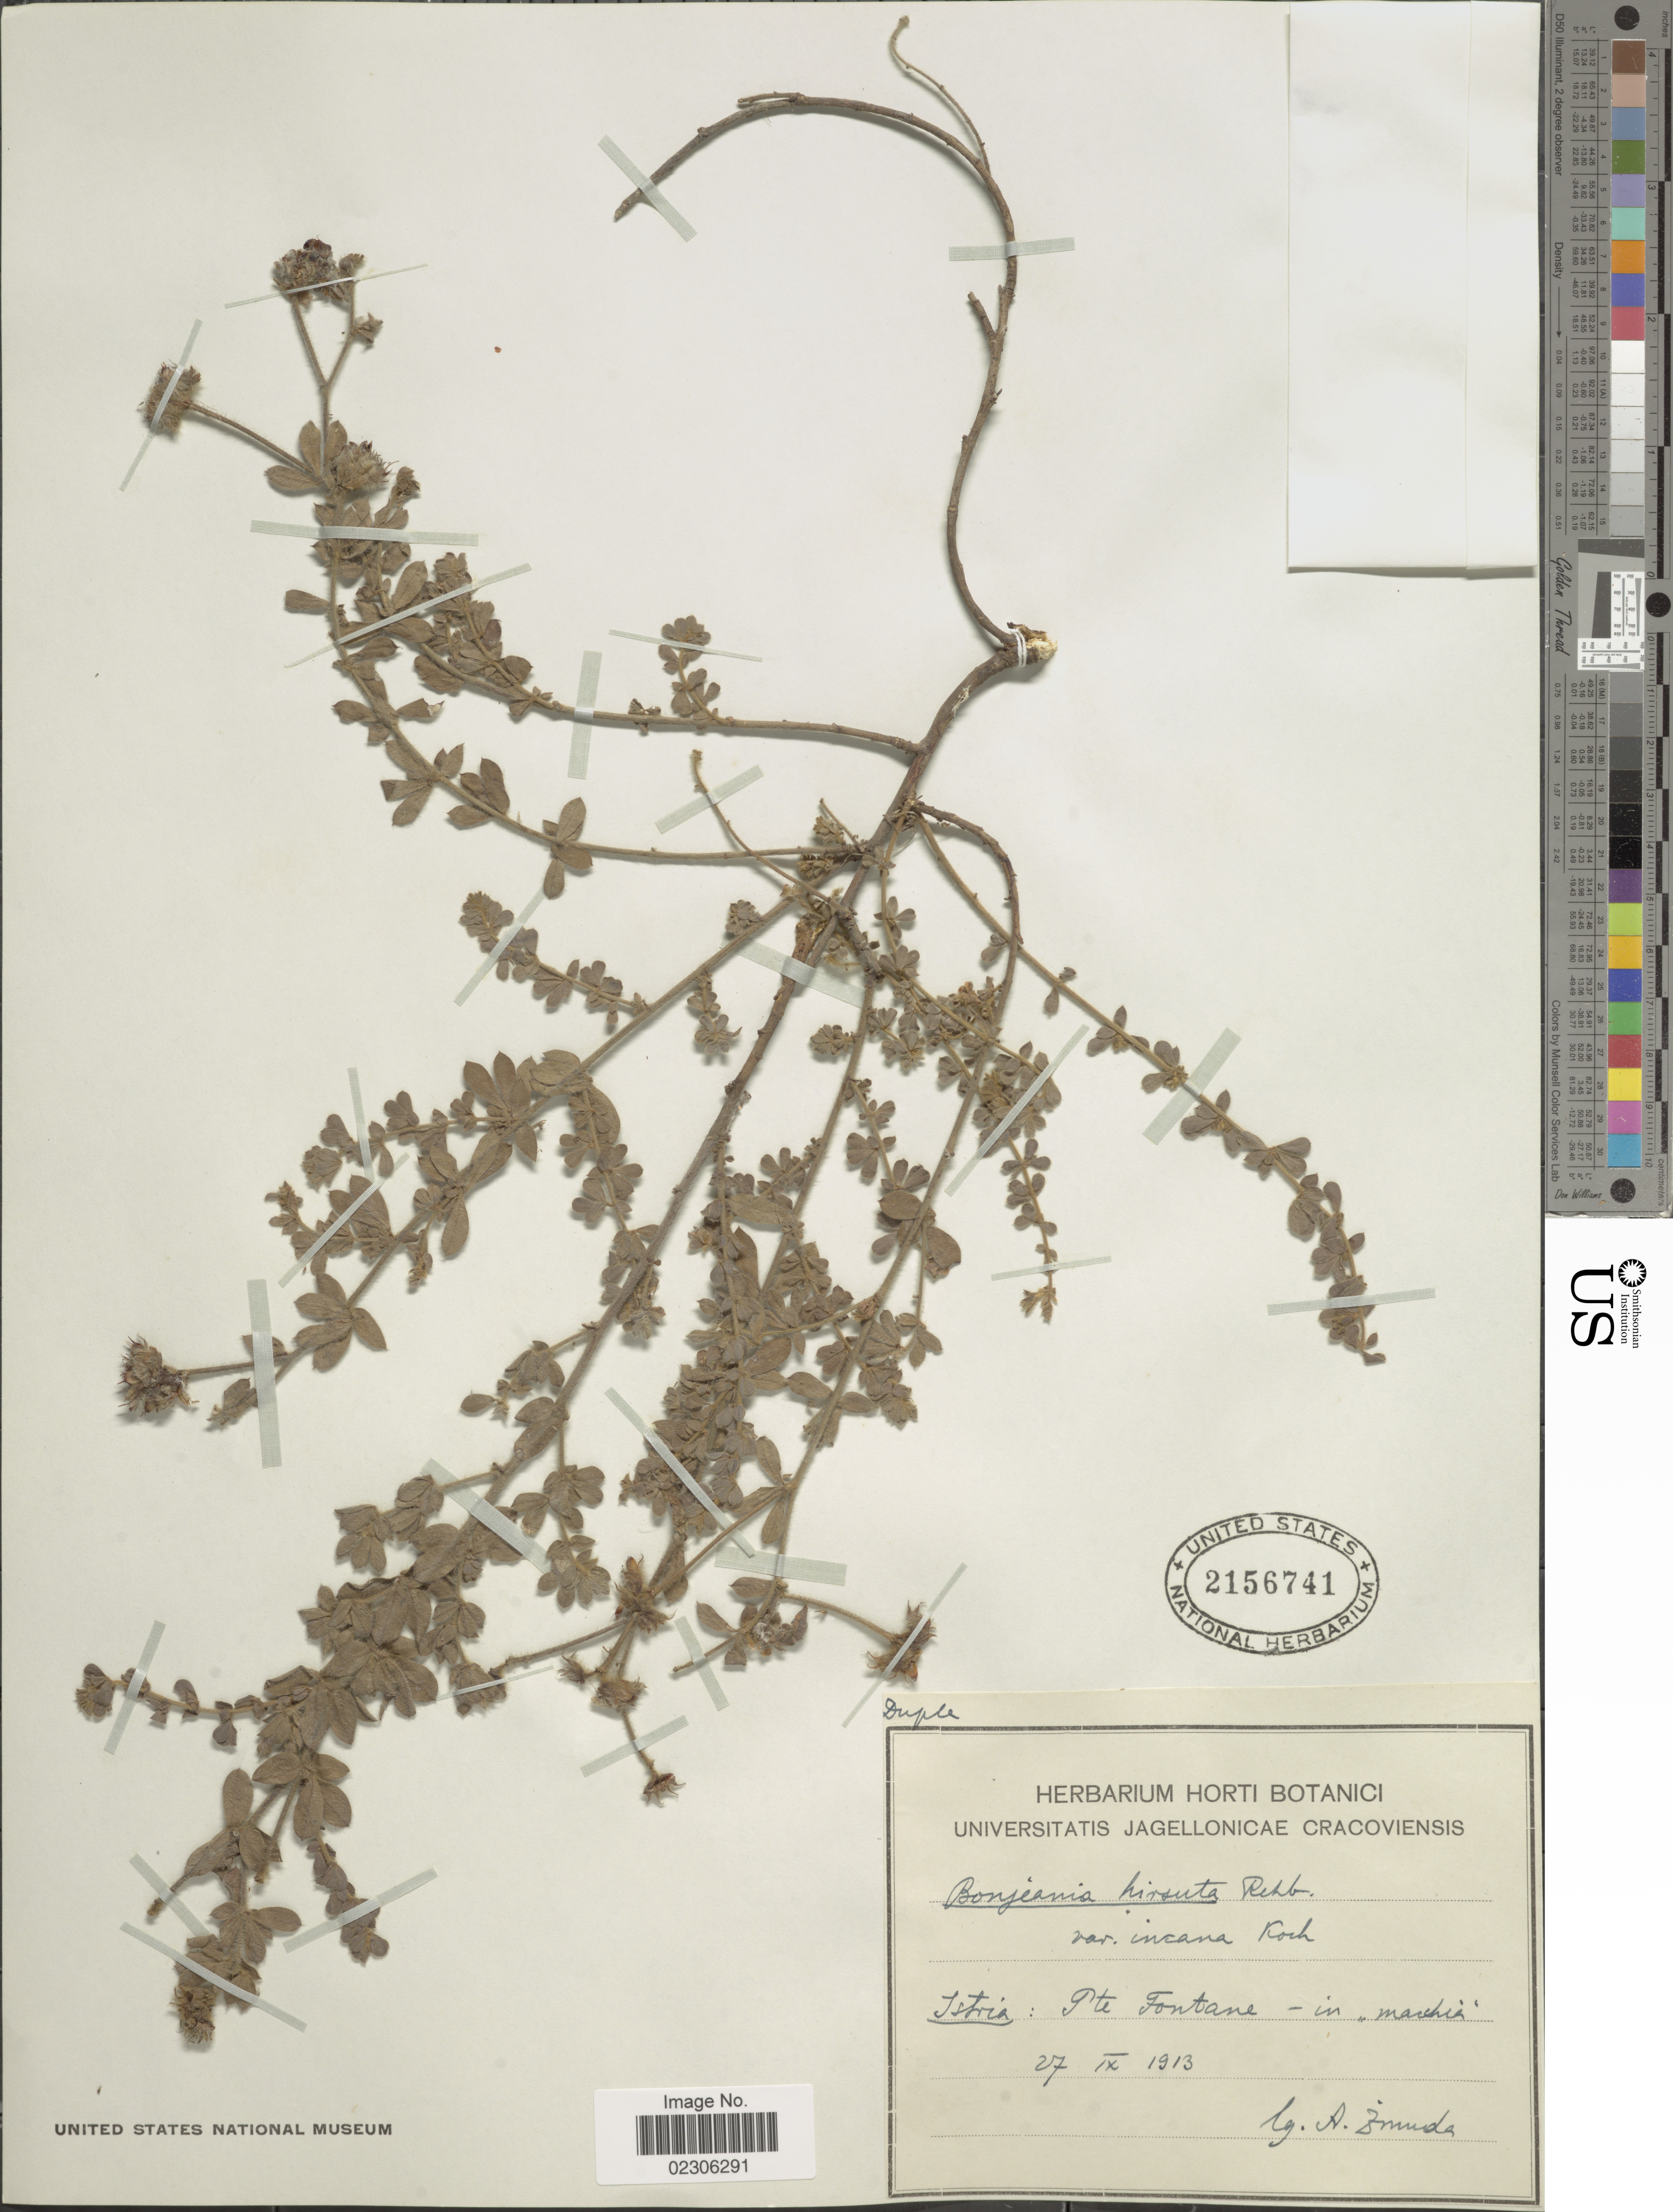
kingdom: Plantae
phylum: Tracheophyta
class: Magnoliopsida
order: Fabales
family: Fabaceae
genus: Dorycnium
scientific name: Dorycnium hirsutum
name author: (L.) Ser.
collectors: A. Imuda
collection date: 1913-09-27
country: Croatia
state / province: Istria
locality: Istria: Pte Fontane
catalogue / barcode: US 2156741